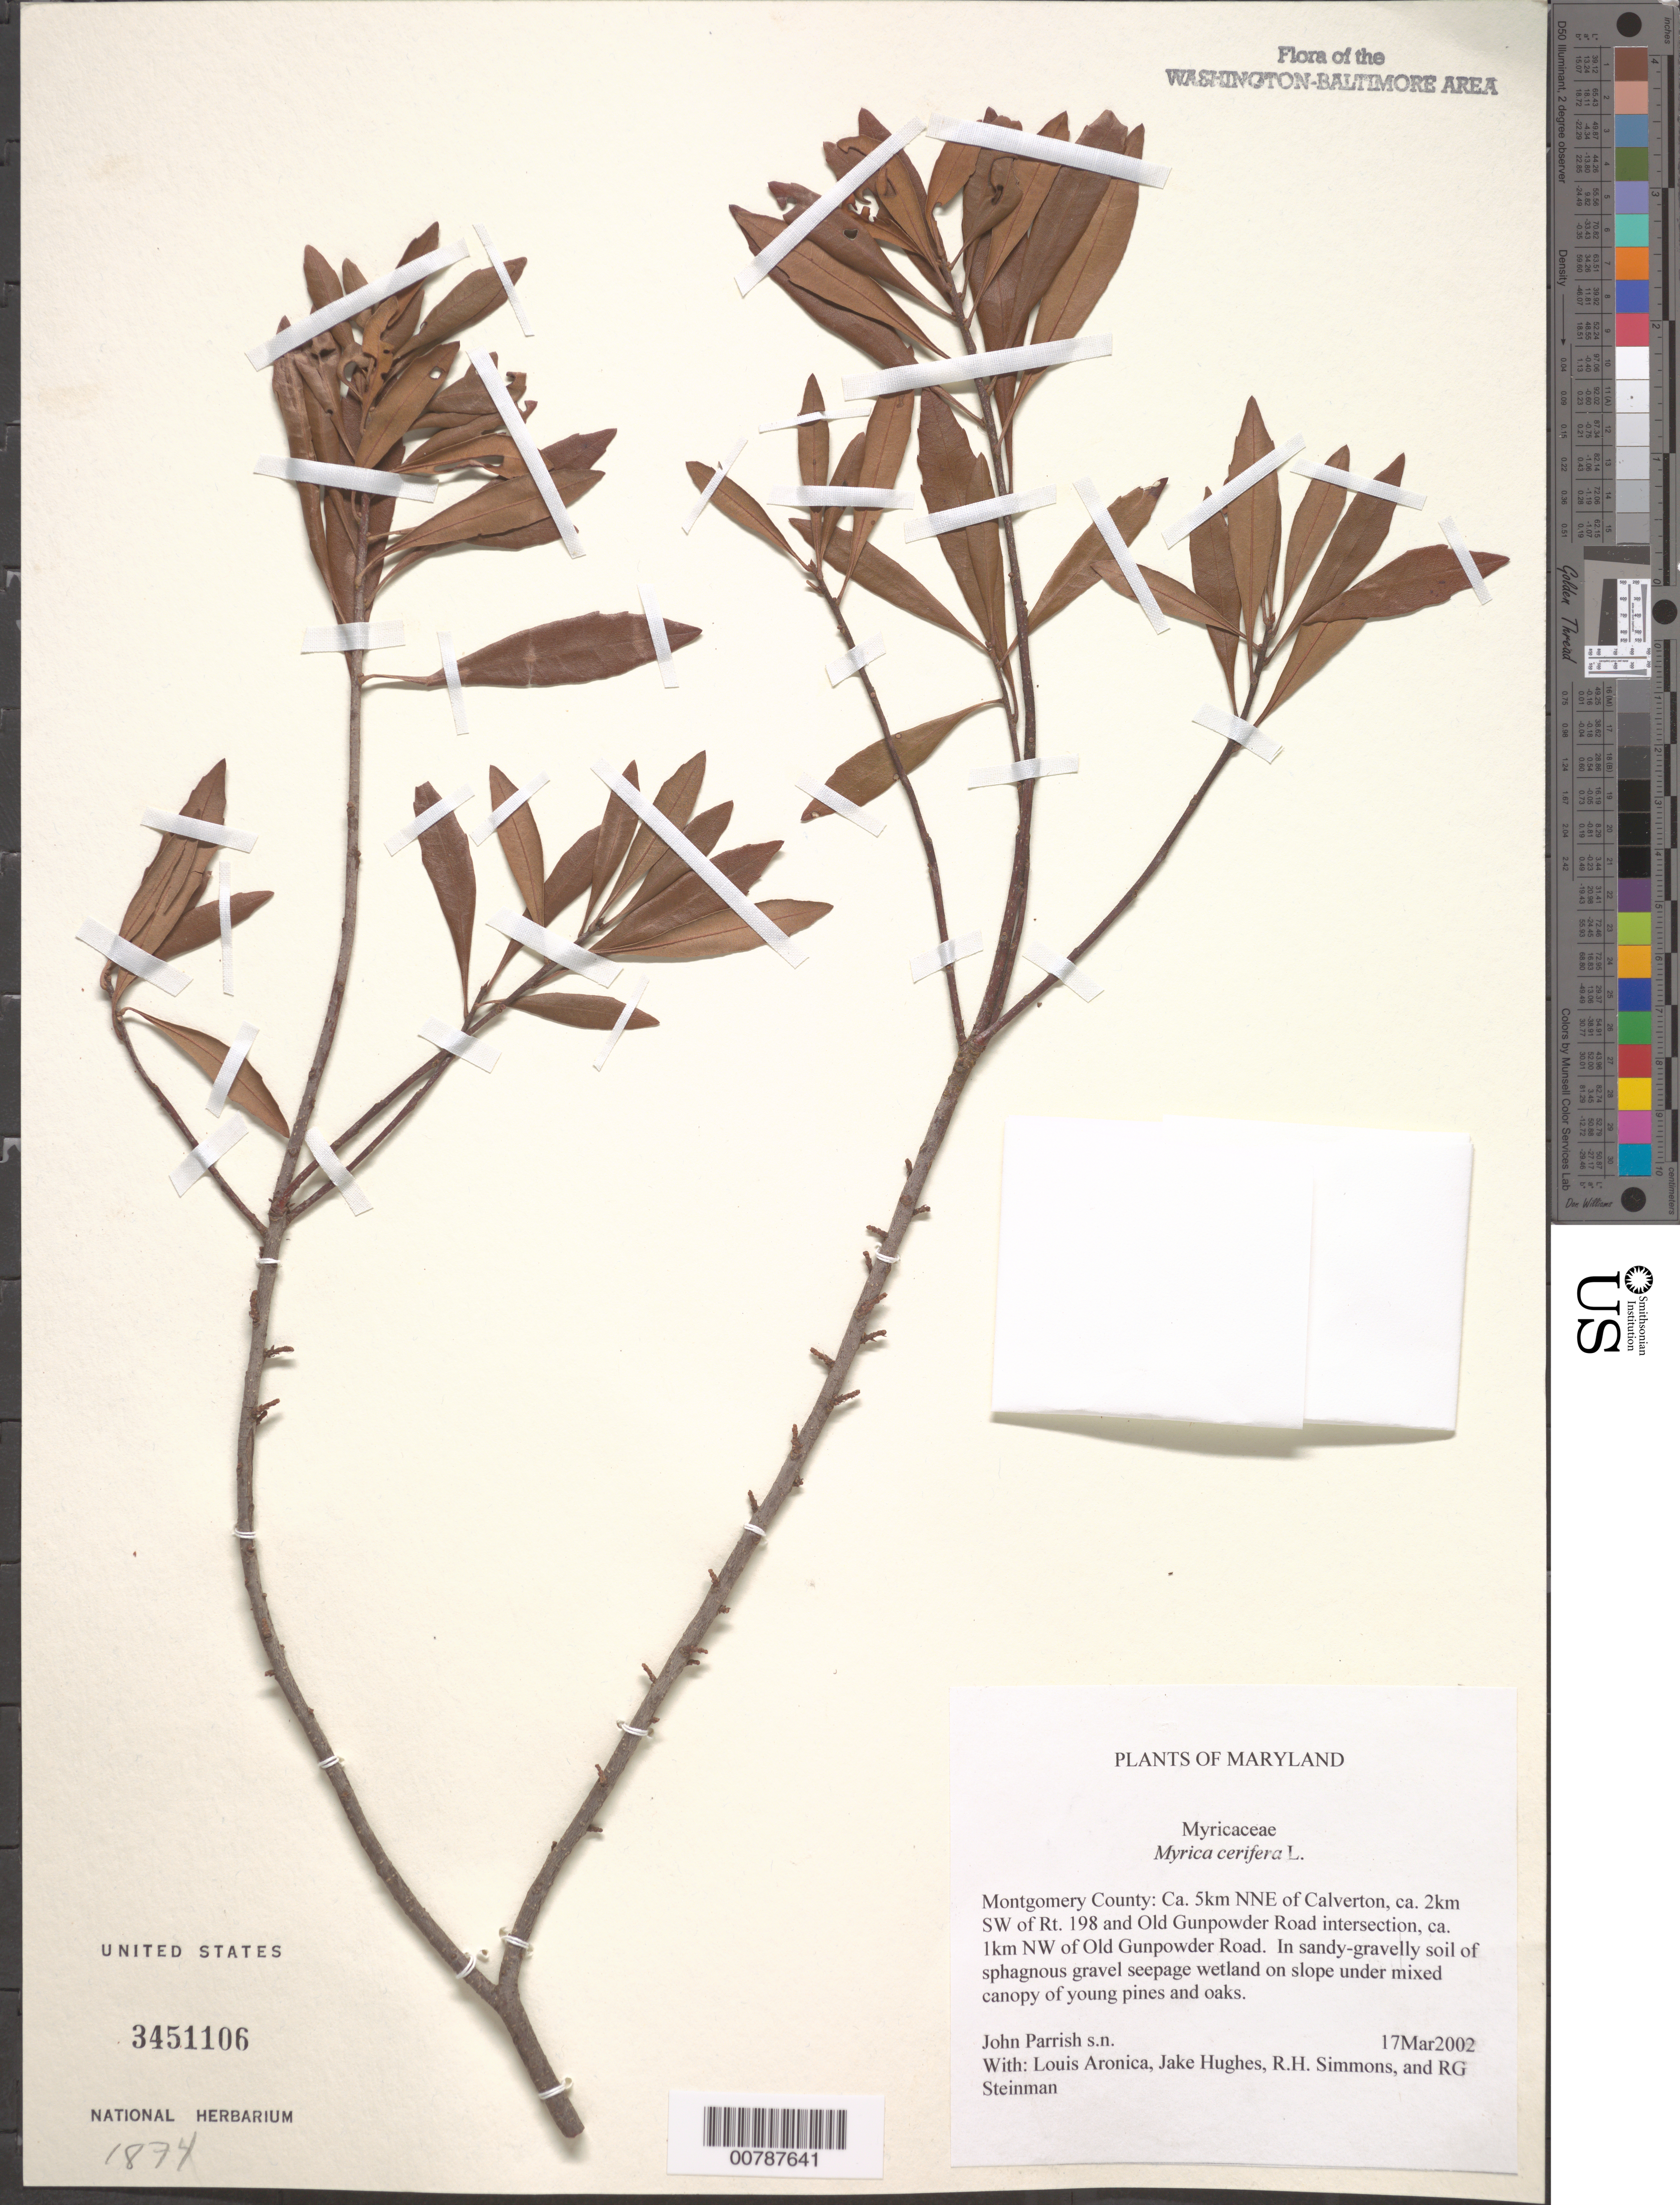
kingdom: Plantae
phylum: Tracheophyta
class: Magnoliopsida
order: Fagales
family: Myricaceae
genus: Morella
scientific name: Morella cerifera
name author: (L.) Small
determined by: Strong, Mark T., (BOT), Smithsonian Institution - National Museum of Natural History (UNITED STATES)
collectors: J. Parrish, L. Aronica, J. Hughes, R. H. Simmons & M. Tice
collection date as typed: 17 Mar 2002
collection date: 2002-03-17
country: United States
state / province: Maryland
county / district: Prince George's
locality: Ca. 5 km NNE of Calverton, ca. 2 km SW of Rt. 198 and Old Gunpowder Road intersection, ca. 1 km NW of Old Gunpowder Road.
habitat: In sandy-gravelly soil of sphagnous gravel seepage wetland on slope under mixed canopy of young pines and oaks.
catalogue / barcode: US 3451106